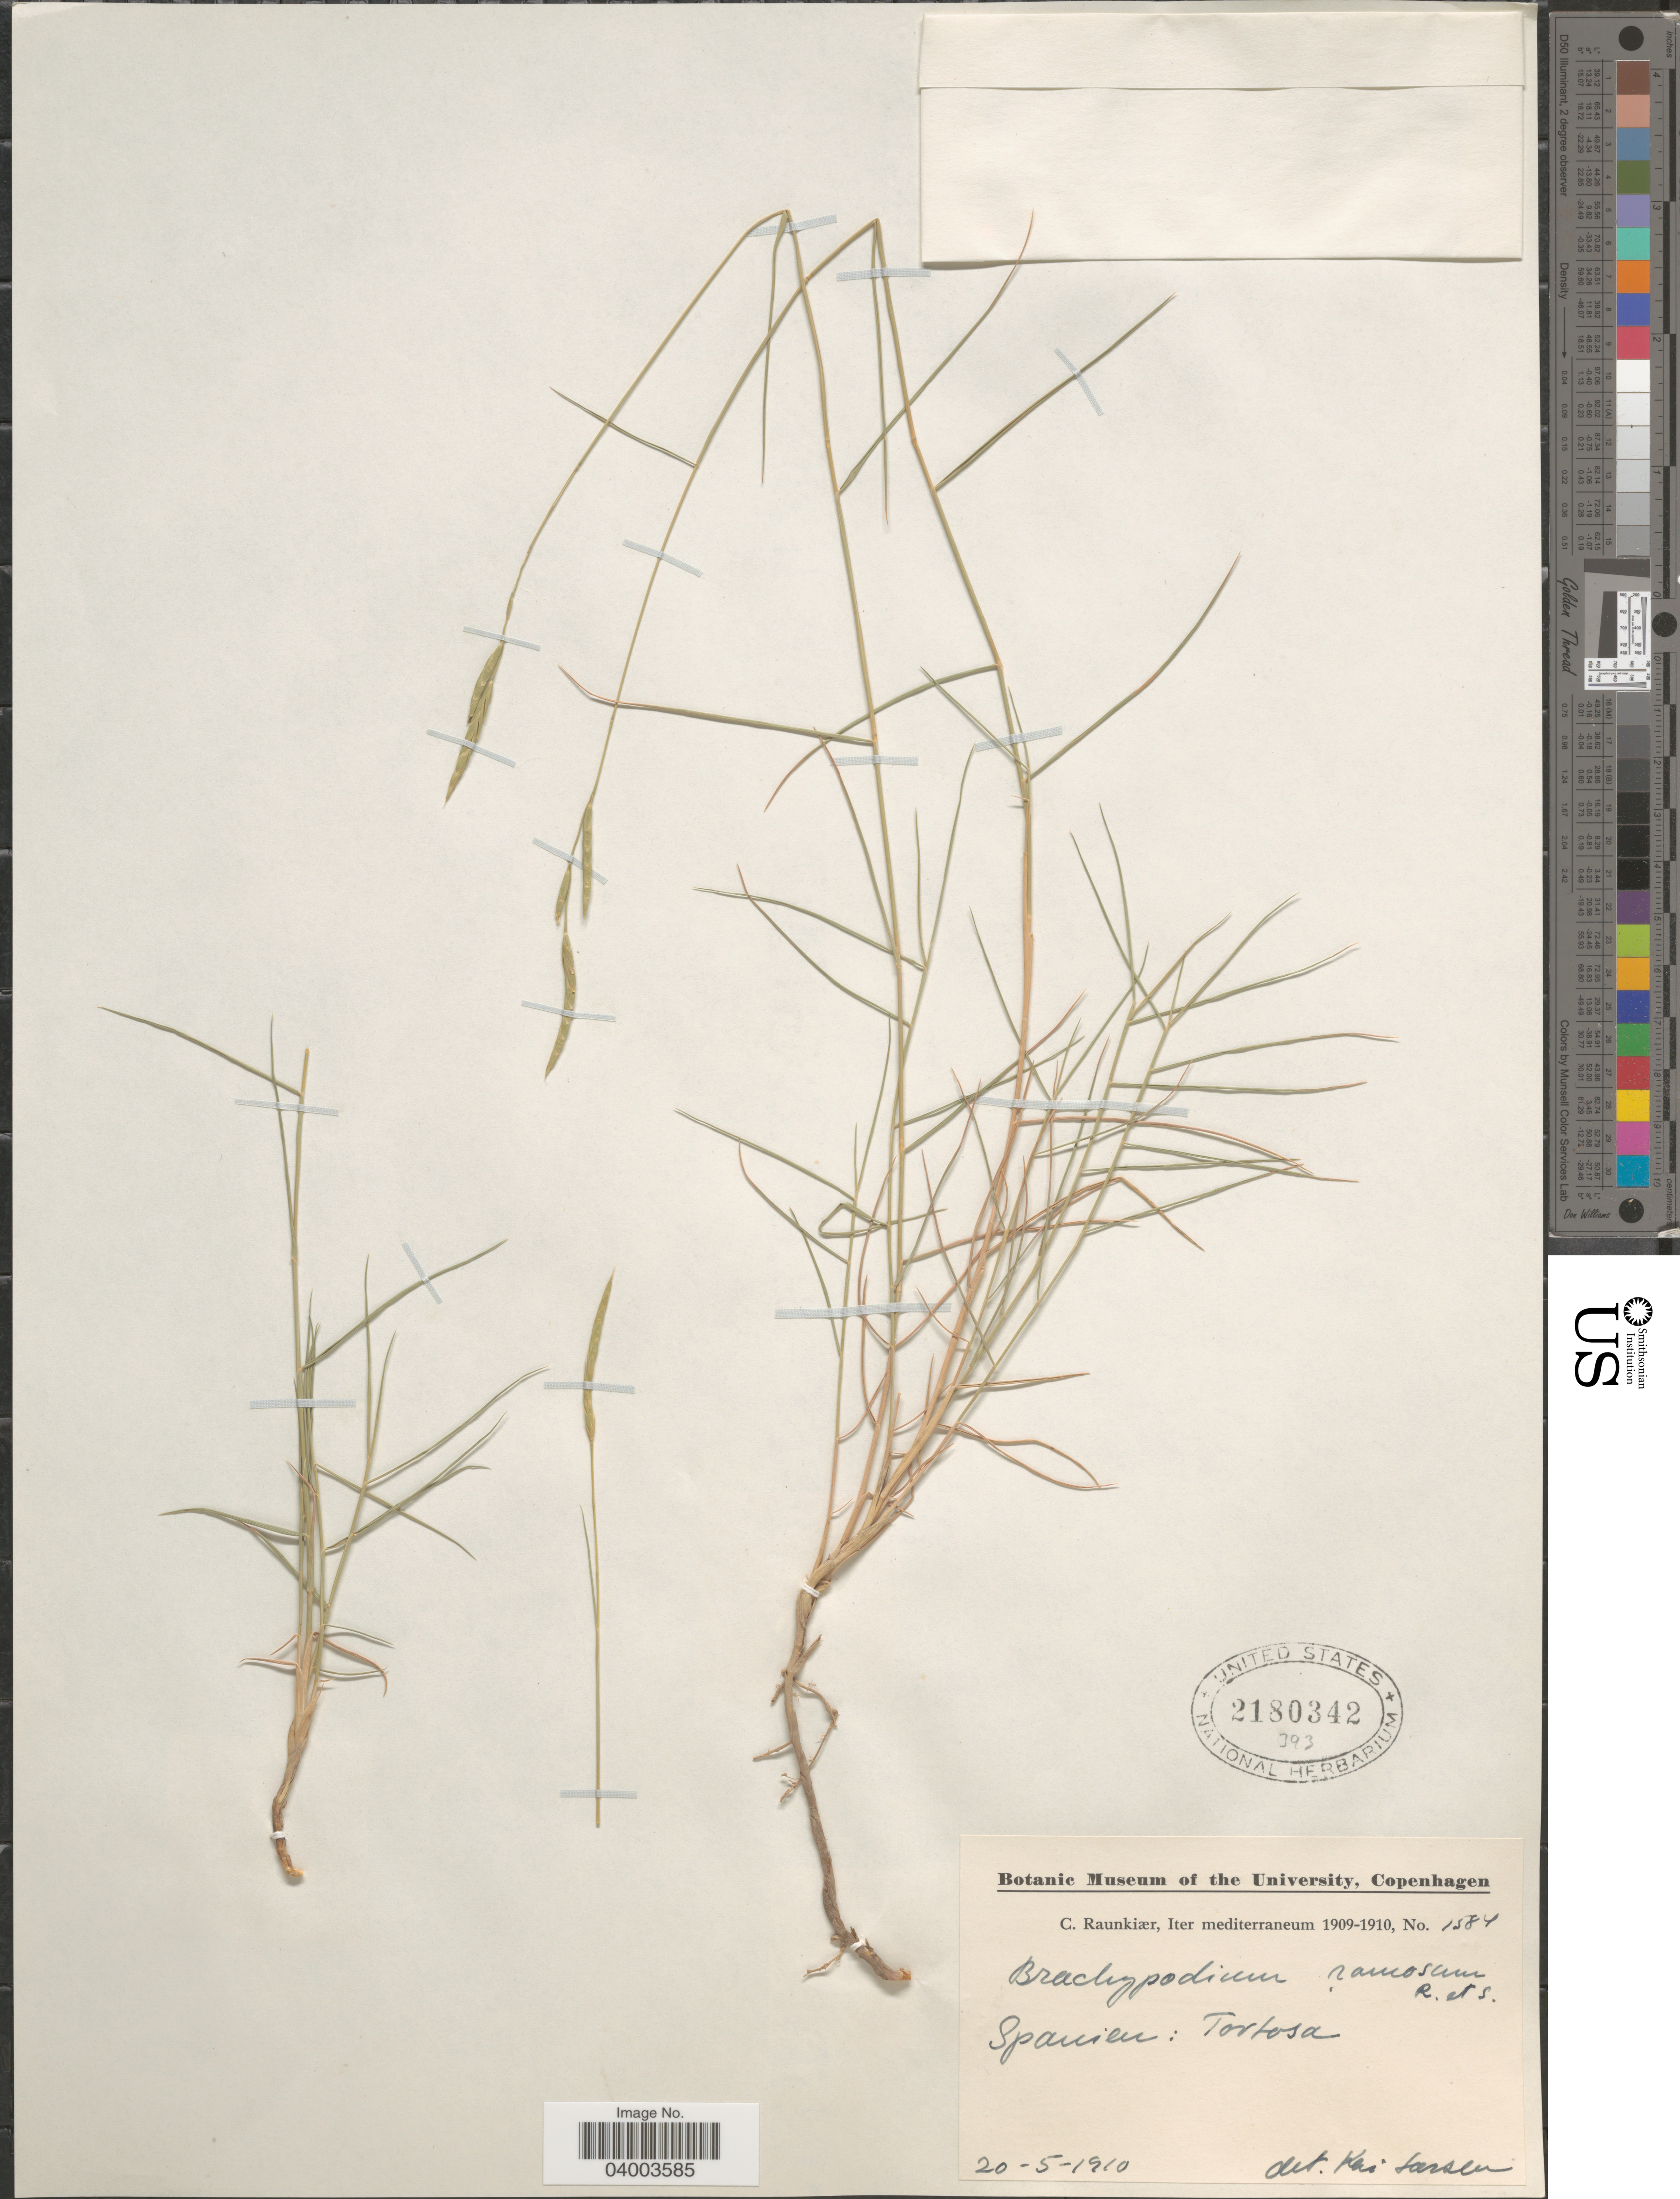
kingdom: Plantae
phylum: Tracheophyta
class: Liliopsida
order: Poales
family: Poaceae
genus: Brachypodium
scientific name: Brachypodium retusum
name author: (Pers.) P. Beauv.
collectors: C. C. Raunkiaer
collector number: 1584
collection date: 1910-05-20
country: Spain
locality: Iter mediterraneum. Spanien: Tortosa.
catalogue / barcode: US 2180342